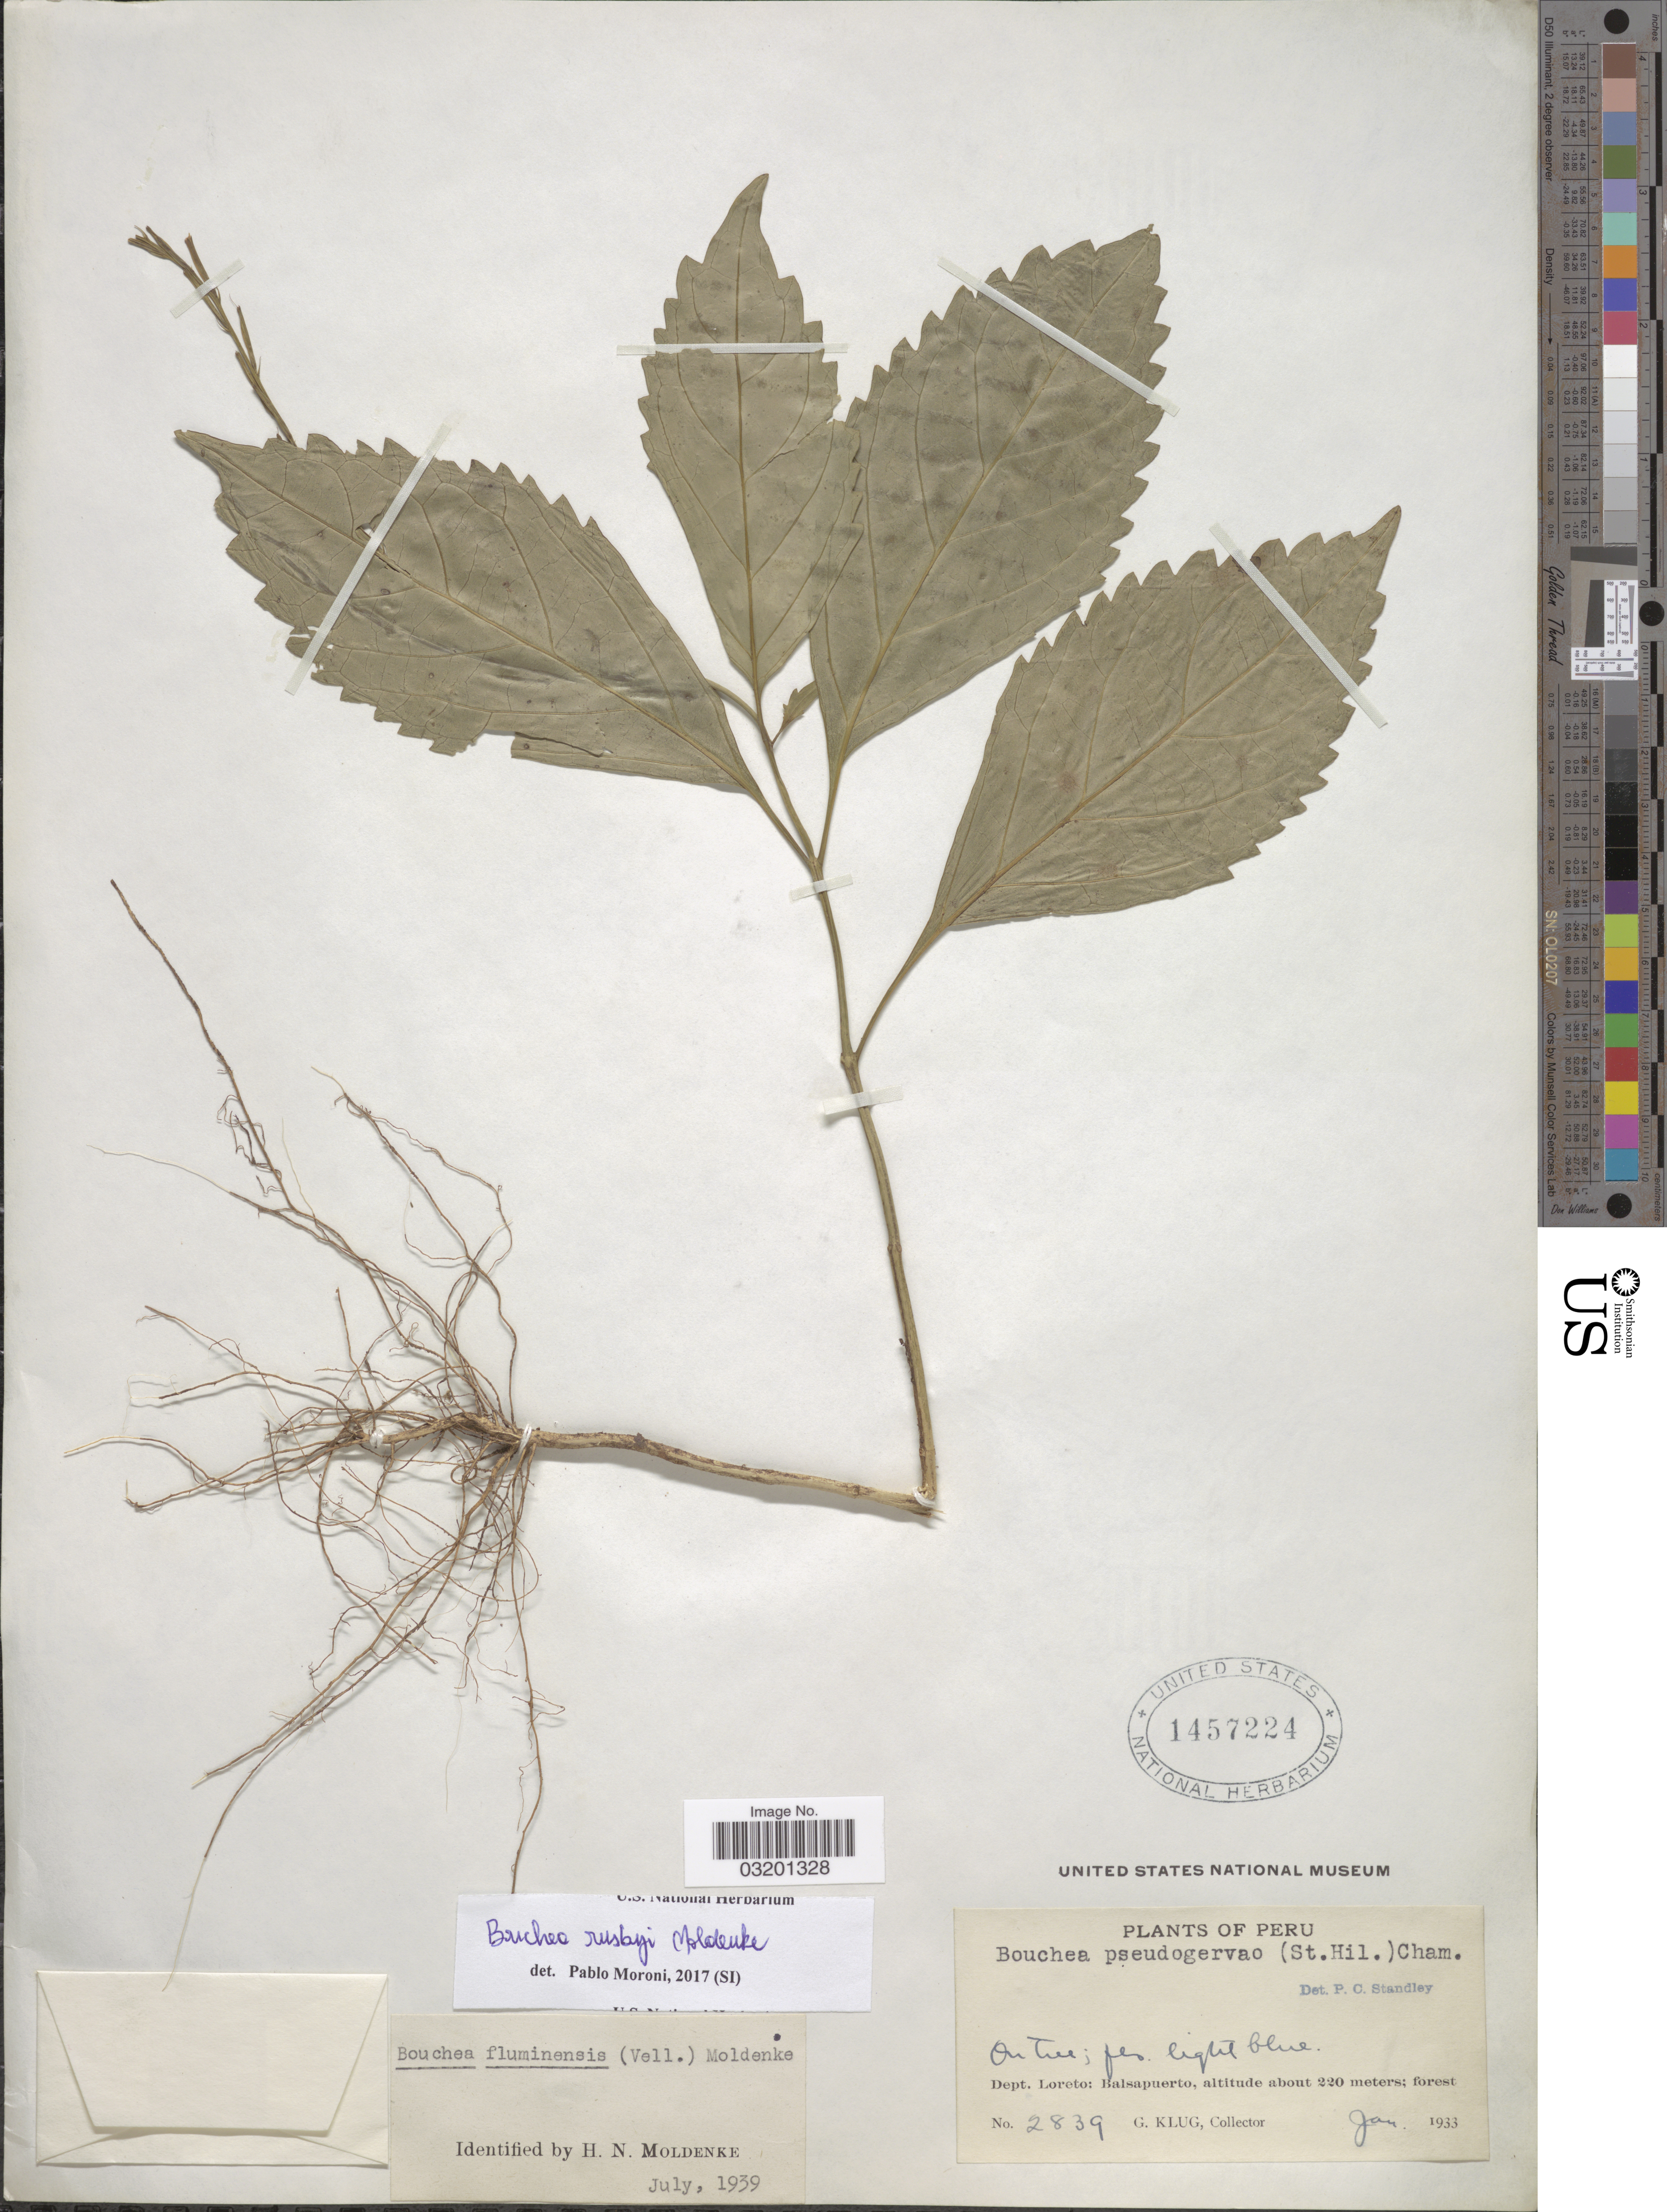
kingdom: Plantae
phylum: Tracheophyta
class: Magnoliopsida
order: Lamiales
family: Verbenaceae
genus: Bouchea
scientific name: Bouchea rusbyi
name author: Moldenke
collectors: G. Klug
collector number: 2839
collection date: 1933-01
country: Peru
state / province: Loreto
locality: Dept. Loreto: Balsapuerto.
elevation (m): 220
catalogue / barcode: US 1457224